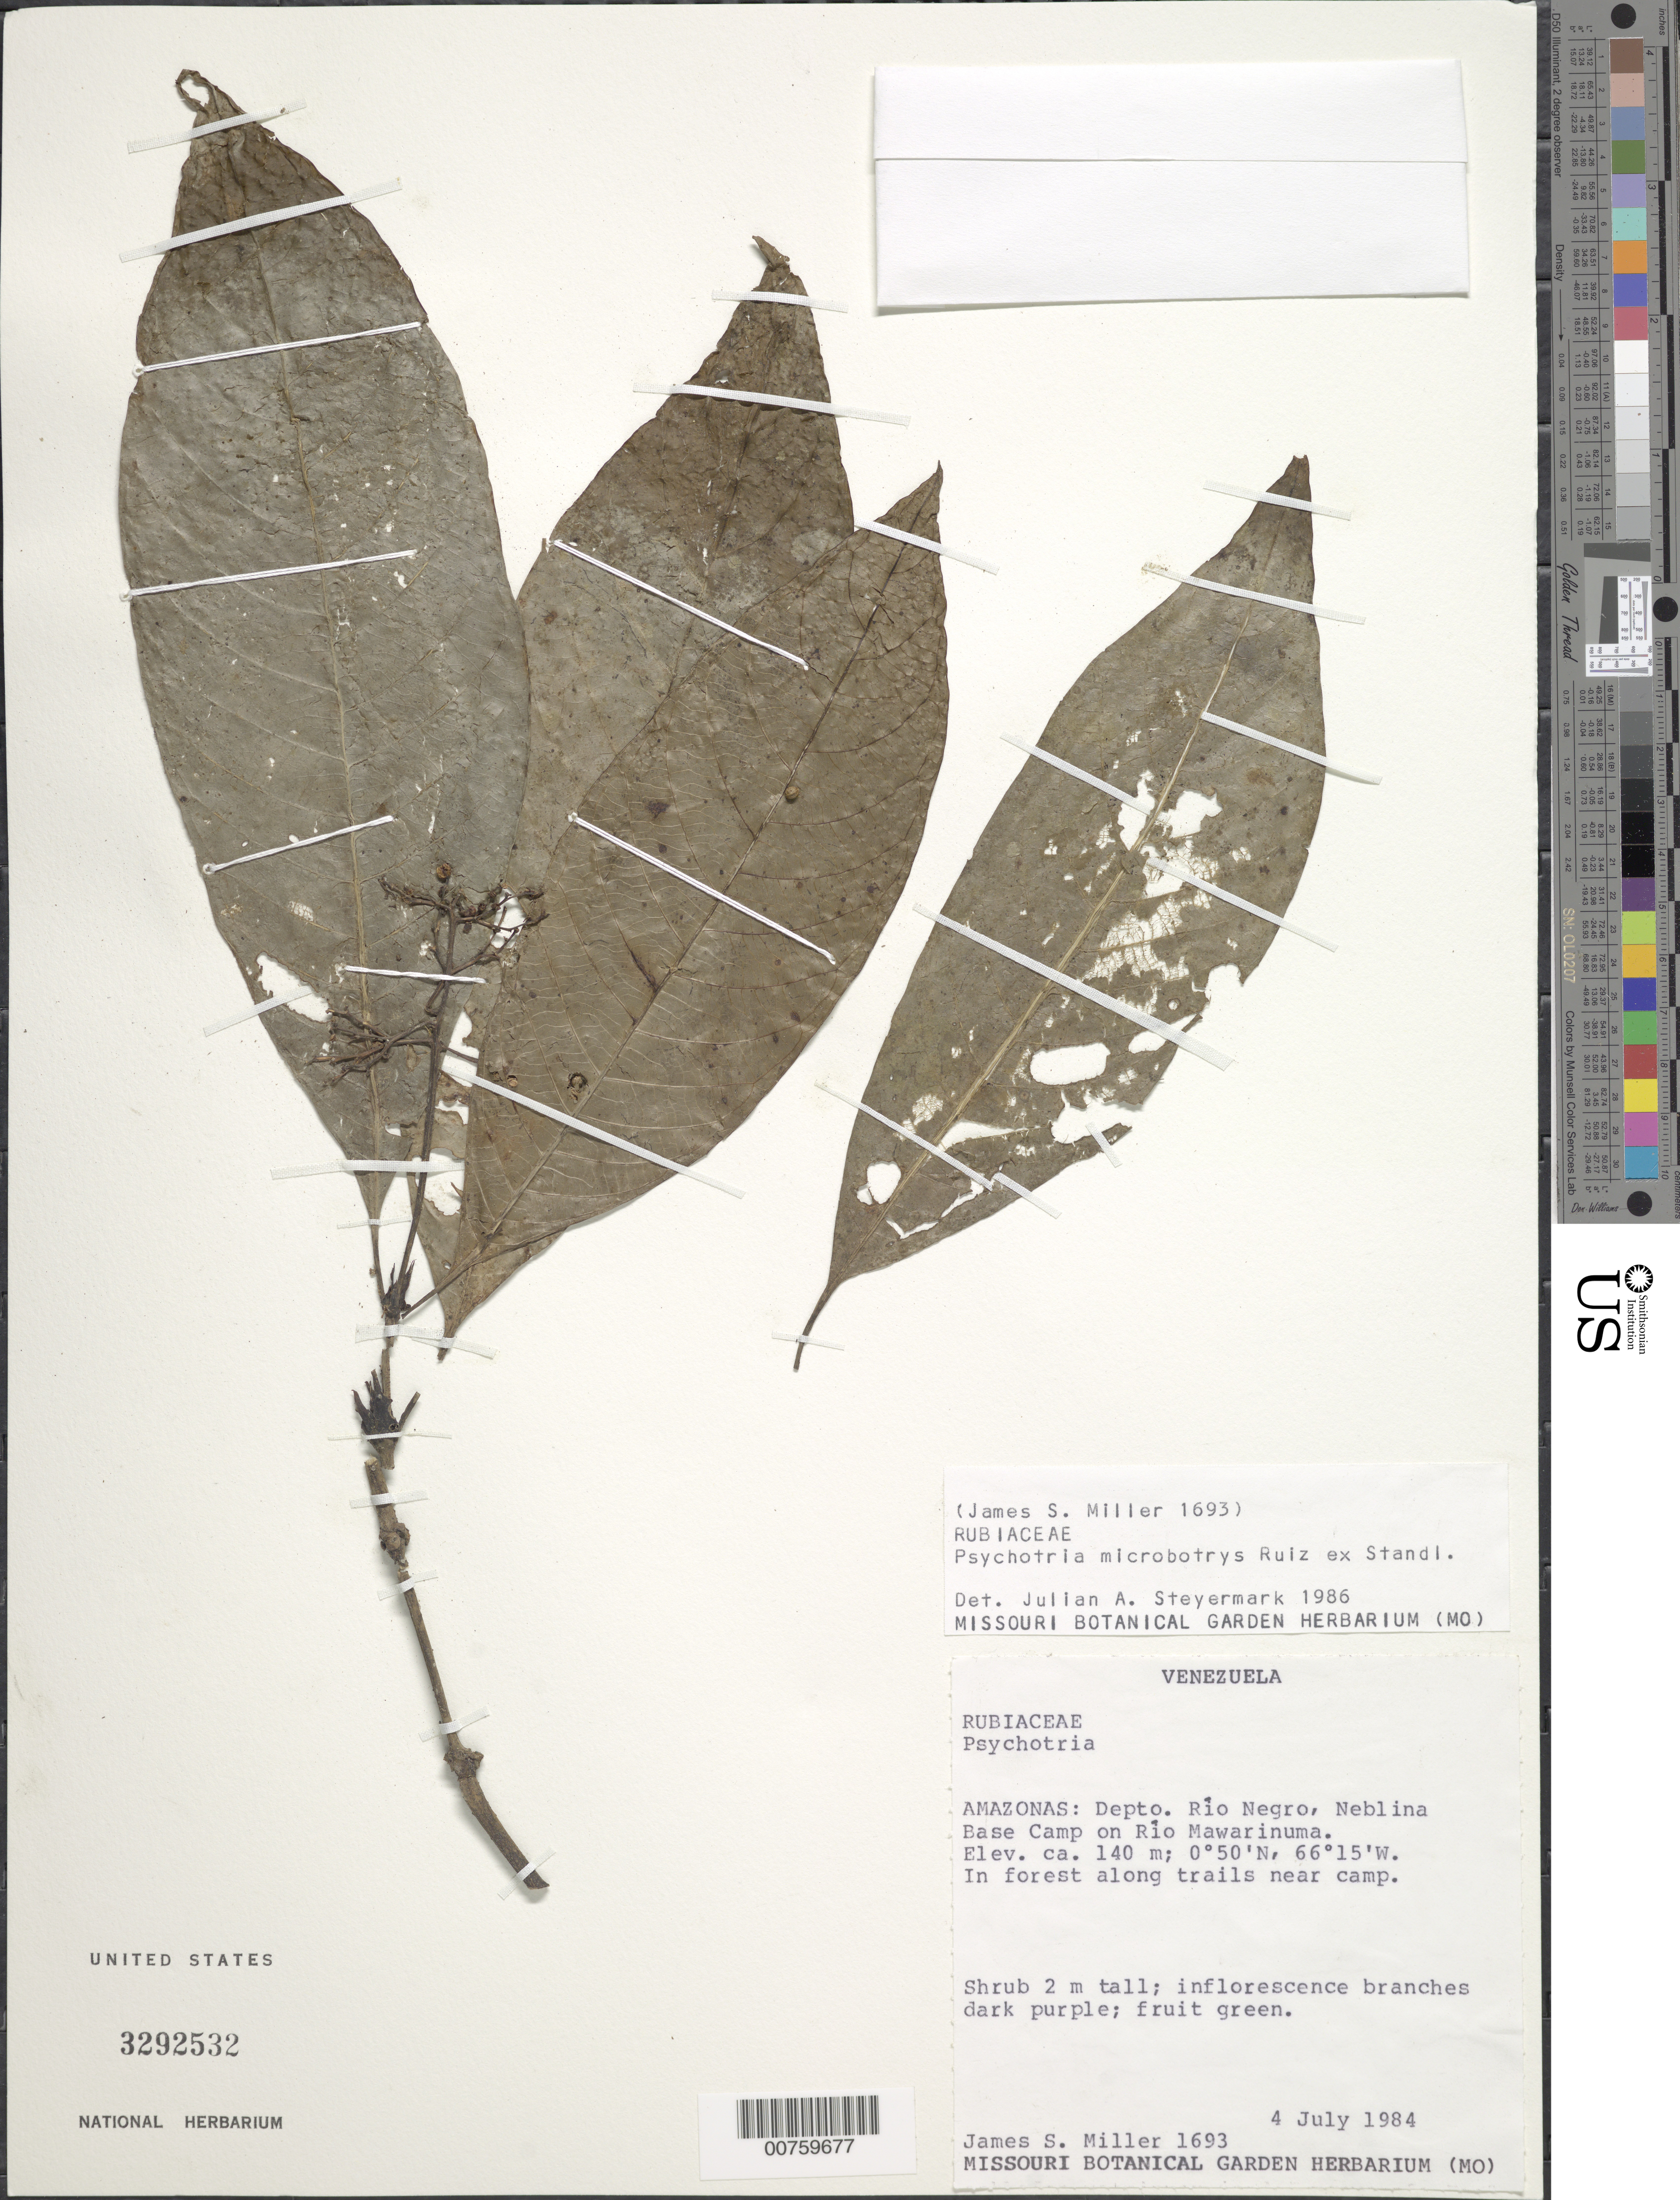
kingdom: Plantae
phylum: Tracheophyta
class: Magnoliopsida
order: Gentianales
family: Rubiaceae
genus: Psychotria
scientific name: Psychotria microbotrys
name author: Ruiz ex Standl.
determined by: Steyermark, Julian A., (VEN)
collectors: J. S. Miller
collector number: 1693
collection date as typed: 4-Jul-84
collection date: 1984-07-04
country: Venezuela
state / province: Amazonas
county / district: Río Negro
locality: Neblina Base Camp on Río Mawarinuma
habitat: Forest along trails near camp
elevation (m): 140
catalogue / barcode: US 3292532